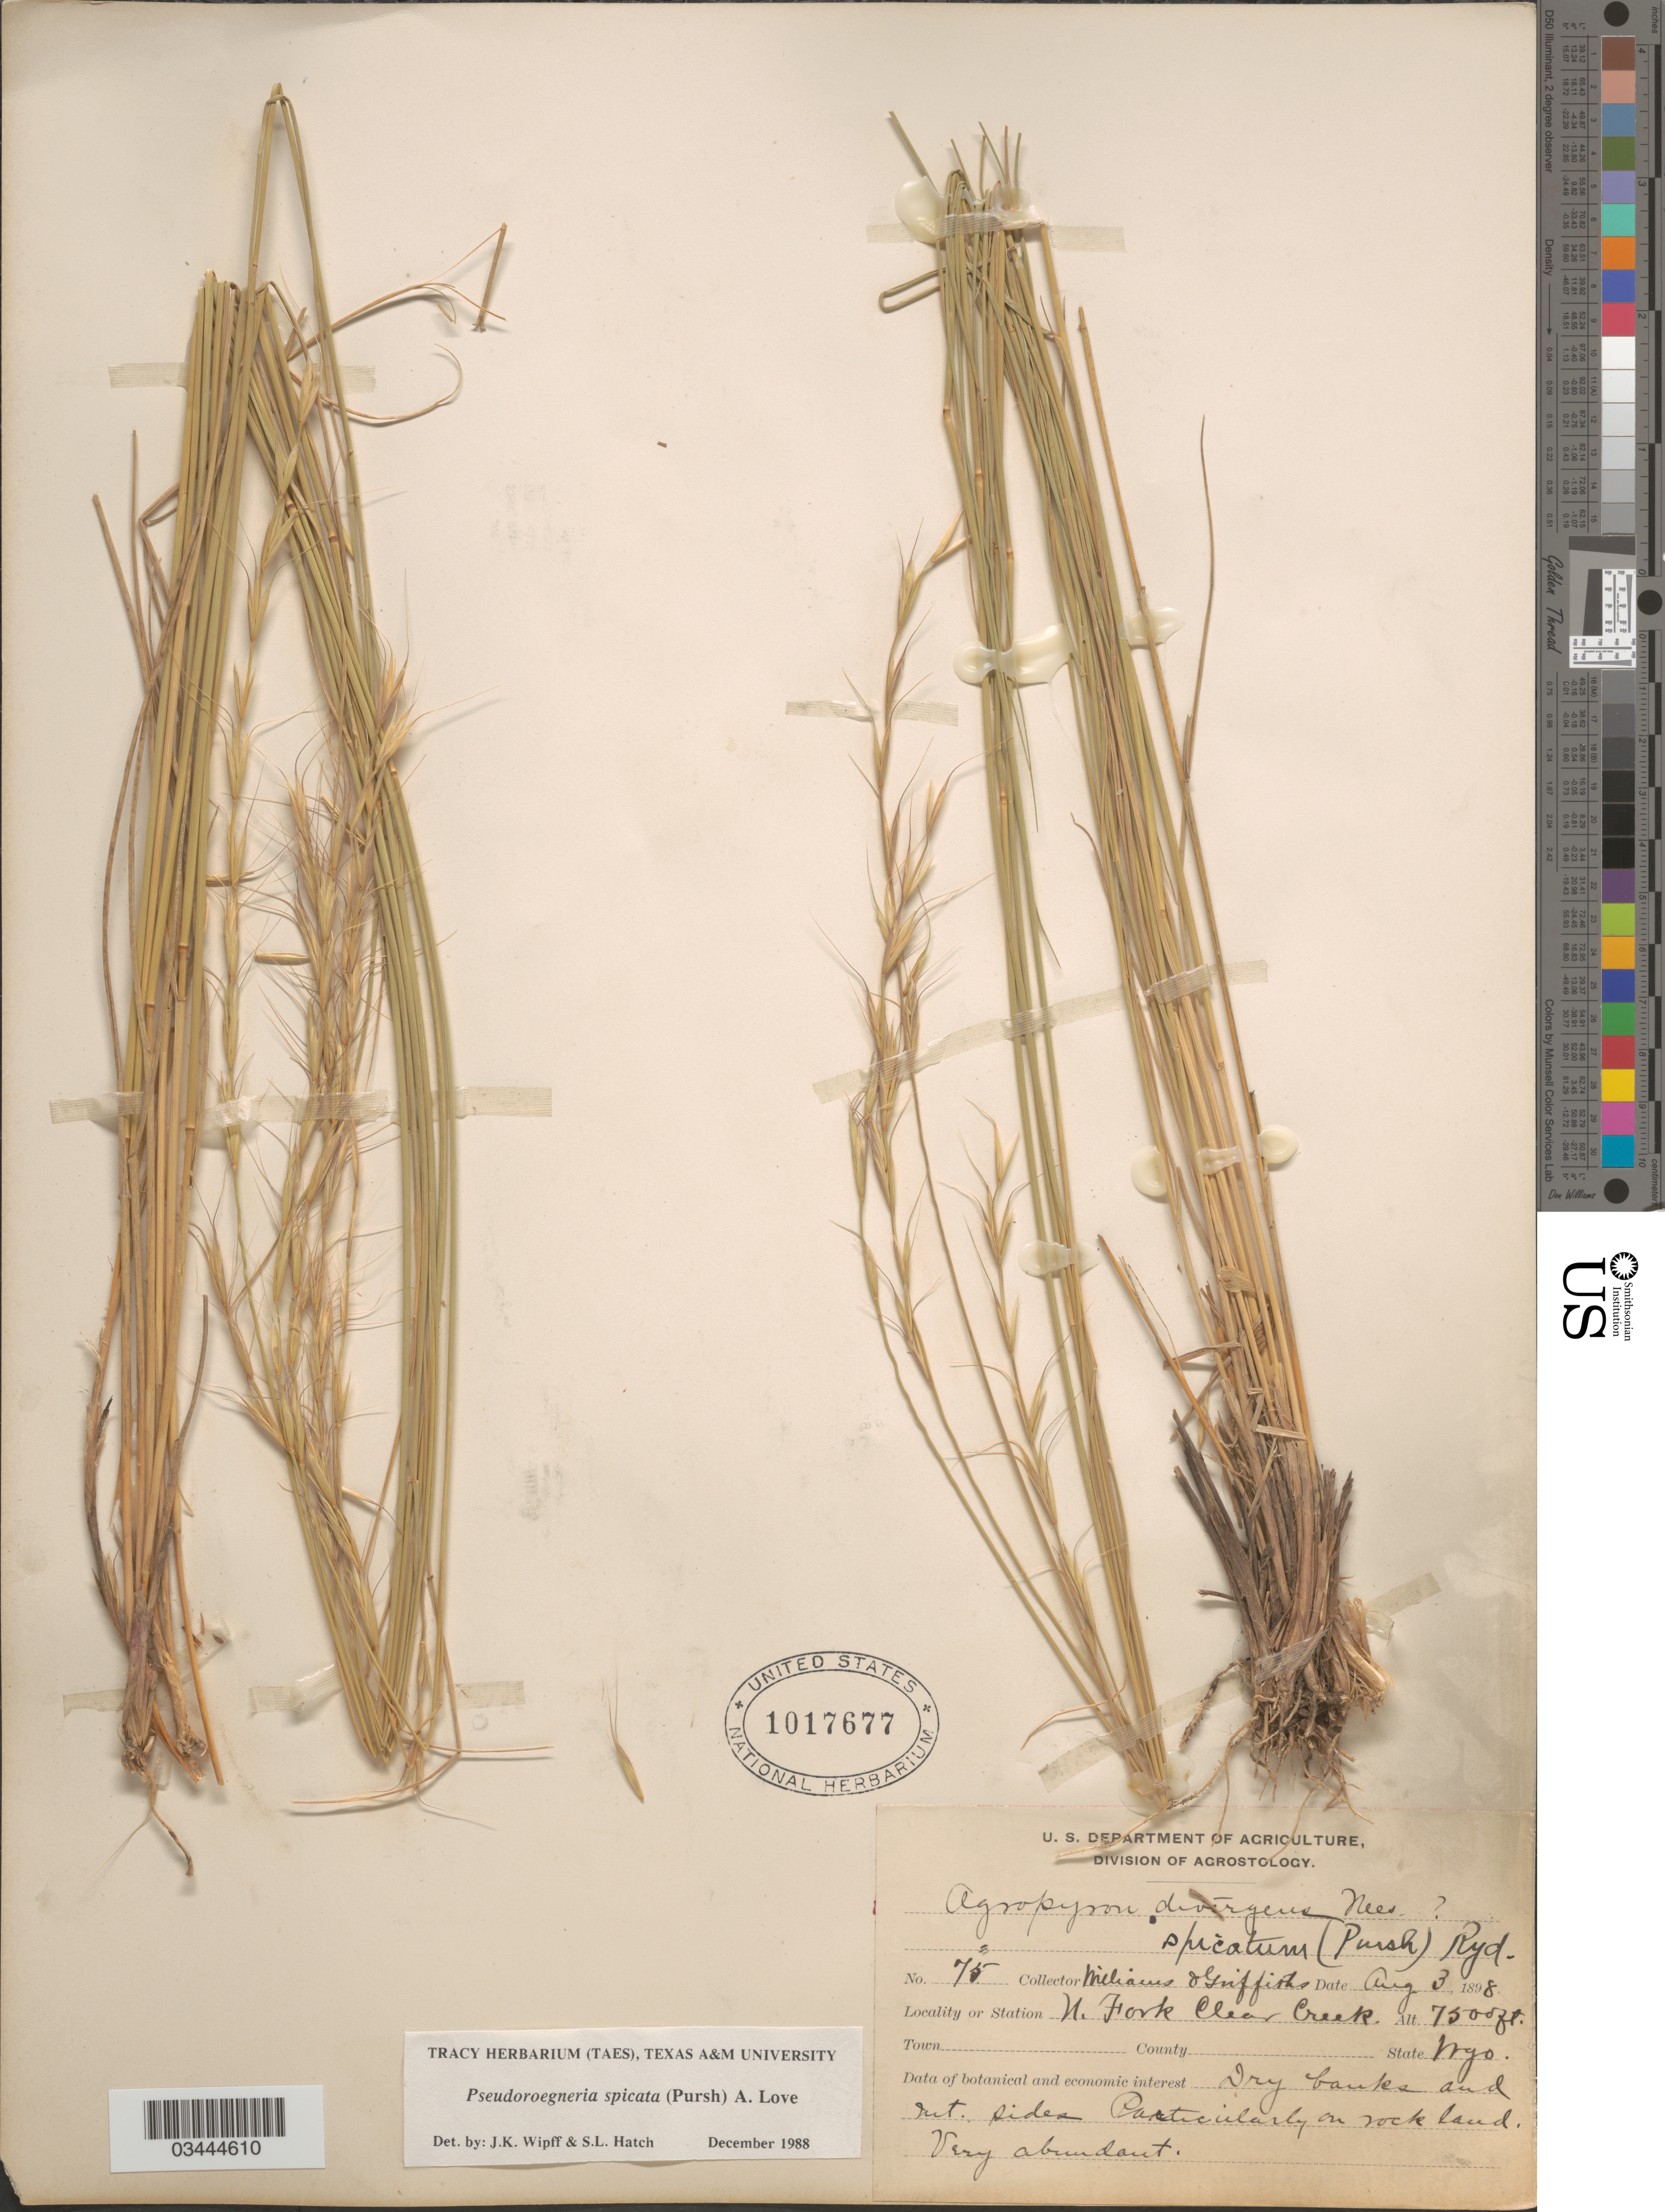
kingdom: Plantae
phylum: Tracheophyta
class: Liliopsida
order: Poales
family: Poaceae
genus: Pseudoroegneria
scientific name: Pseudoroegneria spicata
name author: (Pursh) Á. Löve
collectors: -- Williams & -- Griffiths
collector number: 75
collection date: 1898-08-03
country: United States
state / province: Wyoming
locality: N. Fork Clear Creek.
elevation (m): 2286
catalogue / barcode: US 1017677